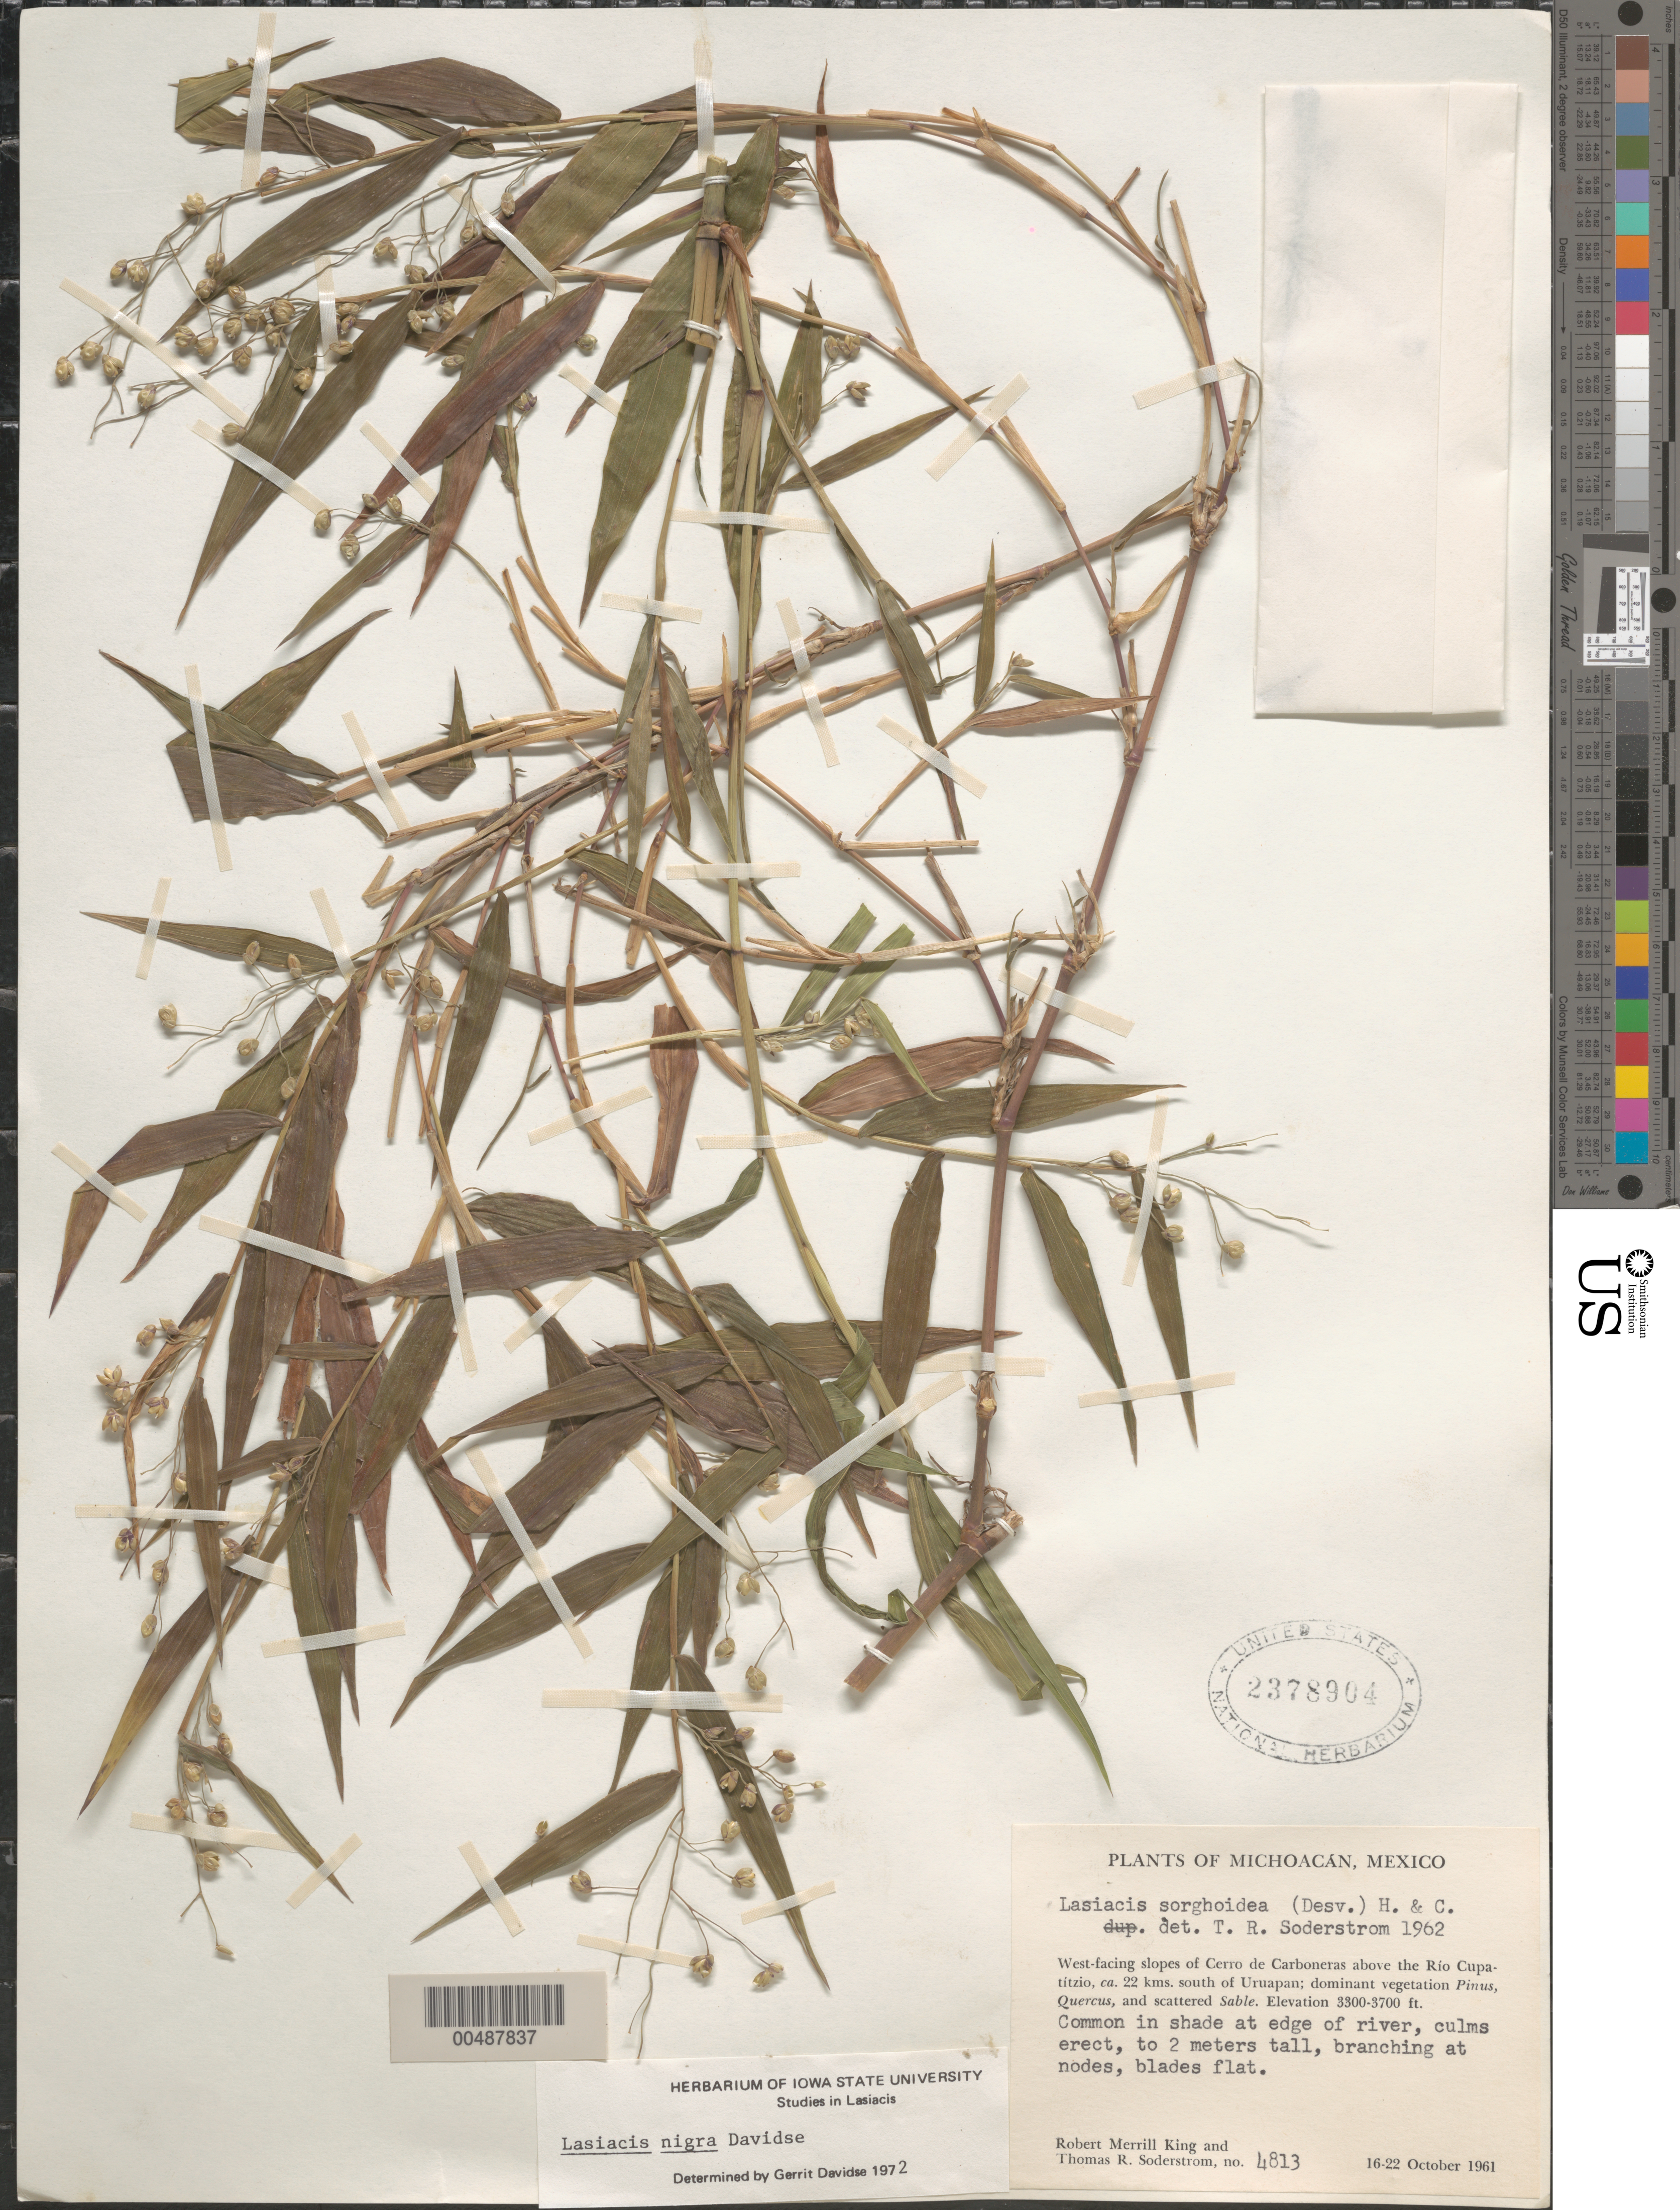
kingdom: Plantae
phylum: Tracheophyta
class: Liliopsida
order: Poales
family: Poaceae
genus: Lasiacis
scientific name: Lasiacis maxonii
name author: Swallen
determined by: Davidse, Gerrit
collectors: R. M. King & T. R. Soderstrom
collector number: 4813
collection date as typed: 16 Oct 1961 to 22 Oct 1961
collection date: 1961-10-16/1961-10-22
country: Mexico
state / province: Michoacán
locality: W-facing slopes of Cerro de Carboneras above the R¡o Cupat¡tzio, ca. 22 km S of Uruapan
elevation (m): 1006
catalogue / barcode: US 2378904